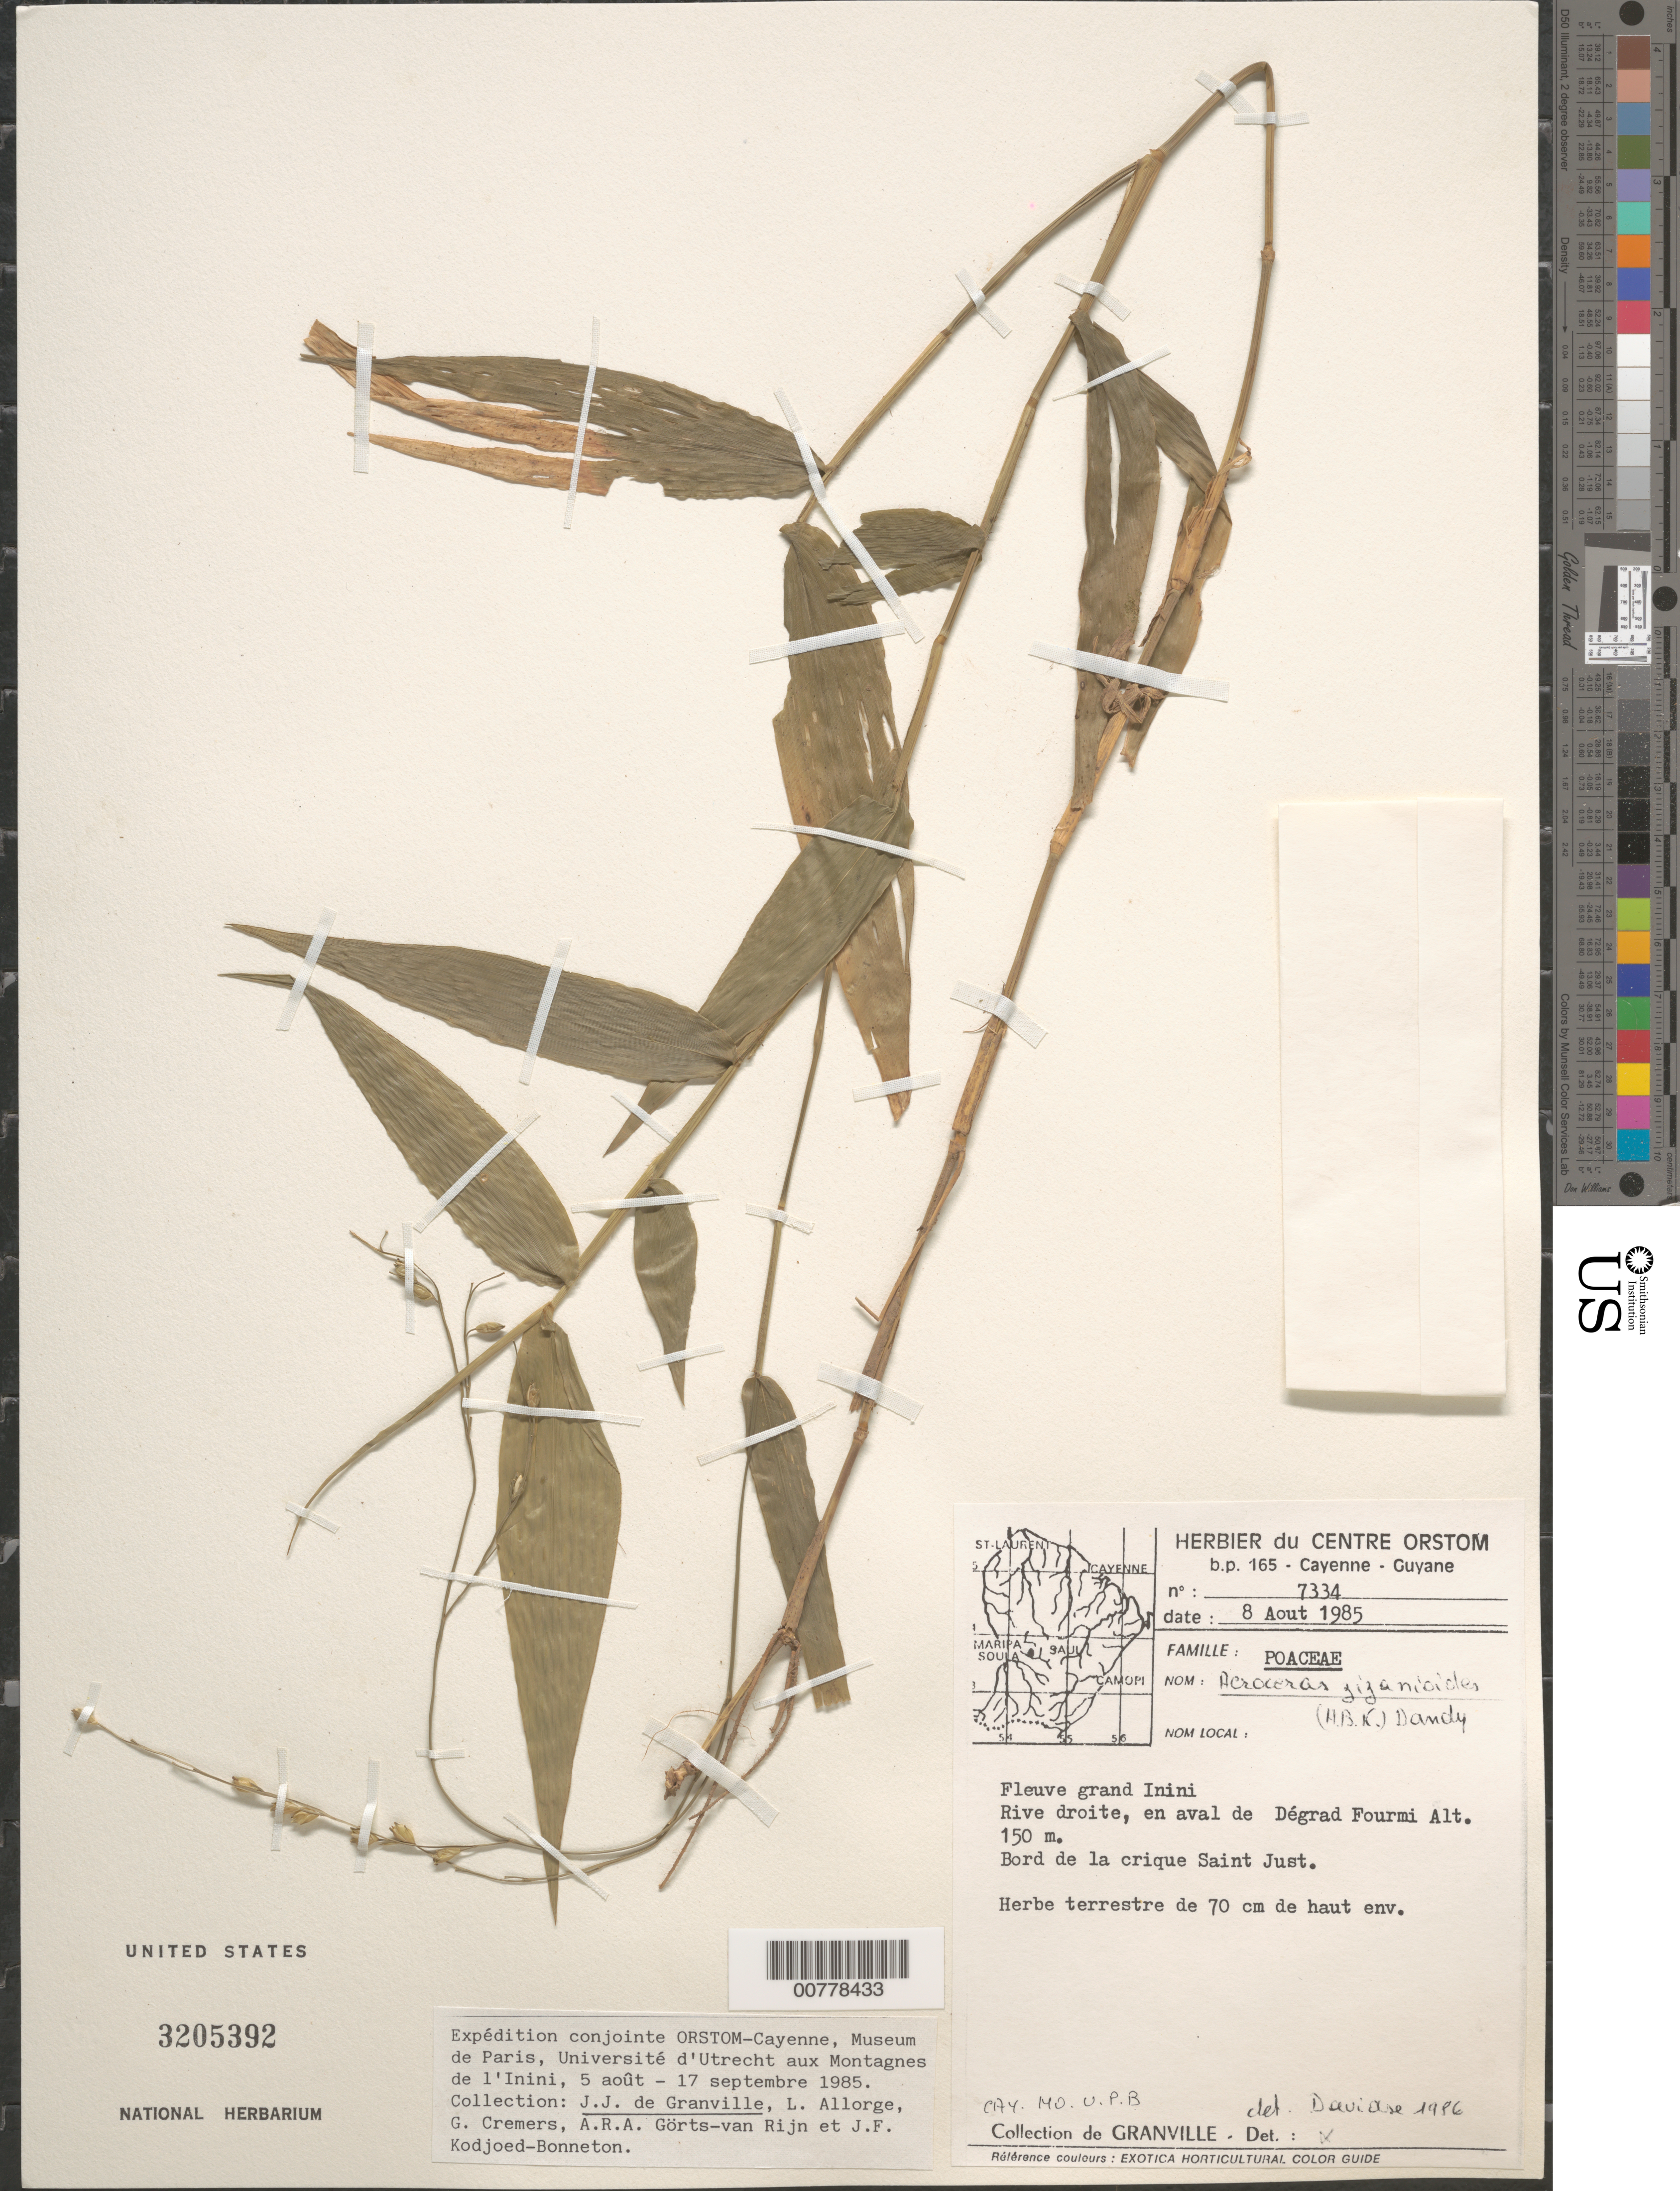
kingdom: Plantae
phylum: Tracheophyta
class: Liliopsida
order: Poales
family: Poaceae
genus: Acroceras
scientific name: Acroceras zizanioides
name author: (Kunth) Dandy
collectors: J.-J. de Granville, L. Allorge, G. Cremers, A. .R. A. Görts-van Rijn & J. Kodjoed-Bonneton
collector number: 7334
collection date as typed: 8-Aug-85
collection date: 1985-08-08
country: French Guiana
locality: Rivière Grand Inini, Dégrad Fourmi, downstream of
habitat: Fleuve gran Inini, bord de crique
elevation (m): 150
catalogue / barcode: US 3205392